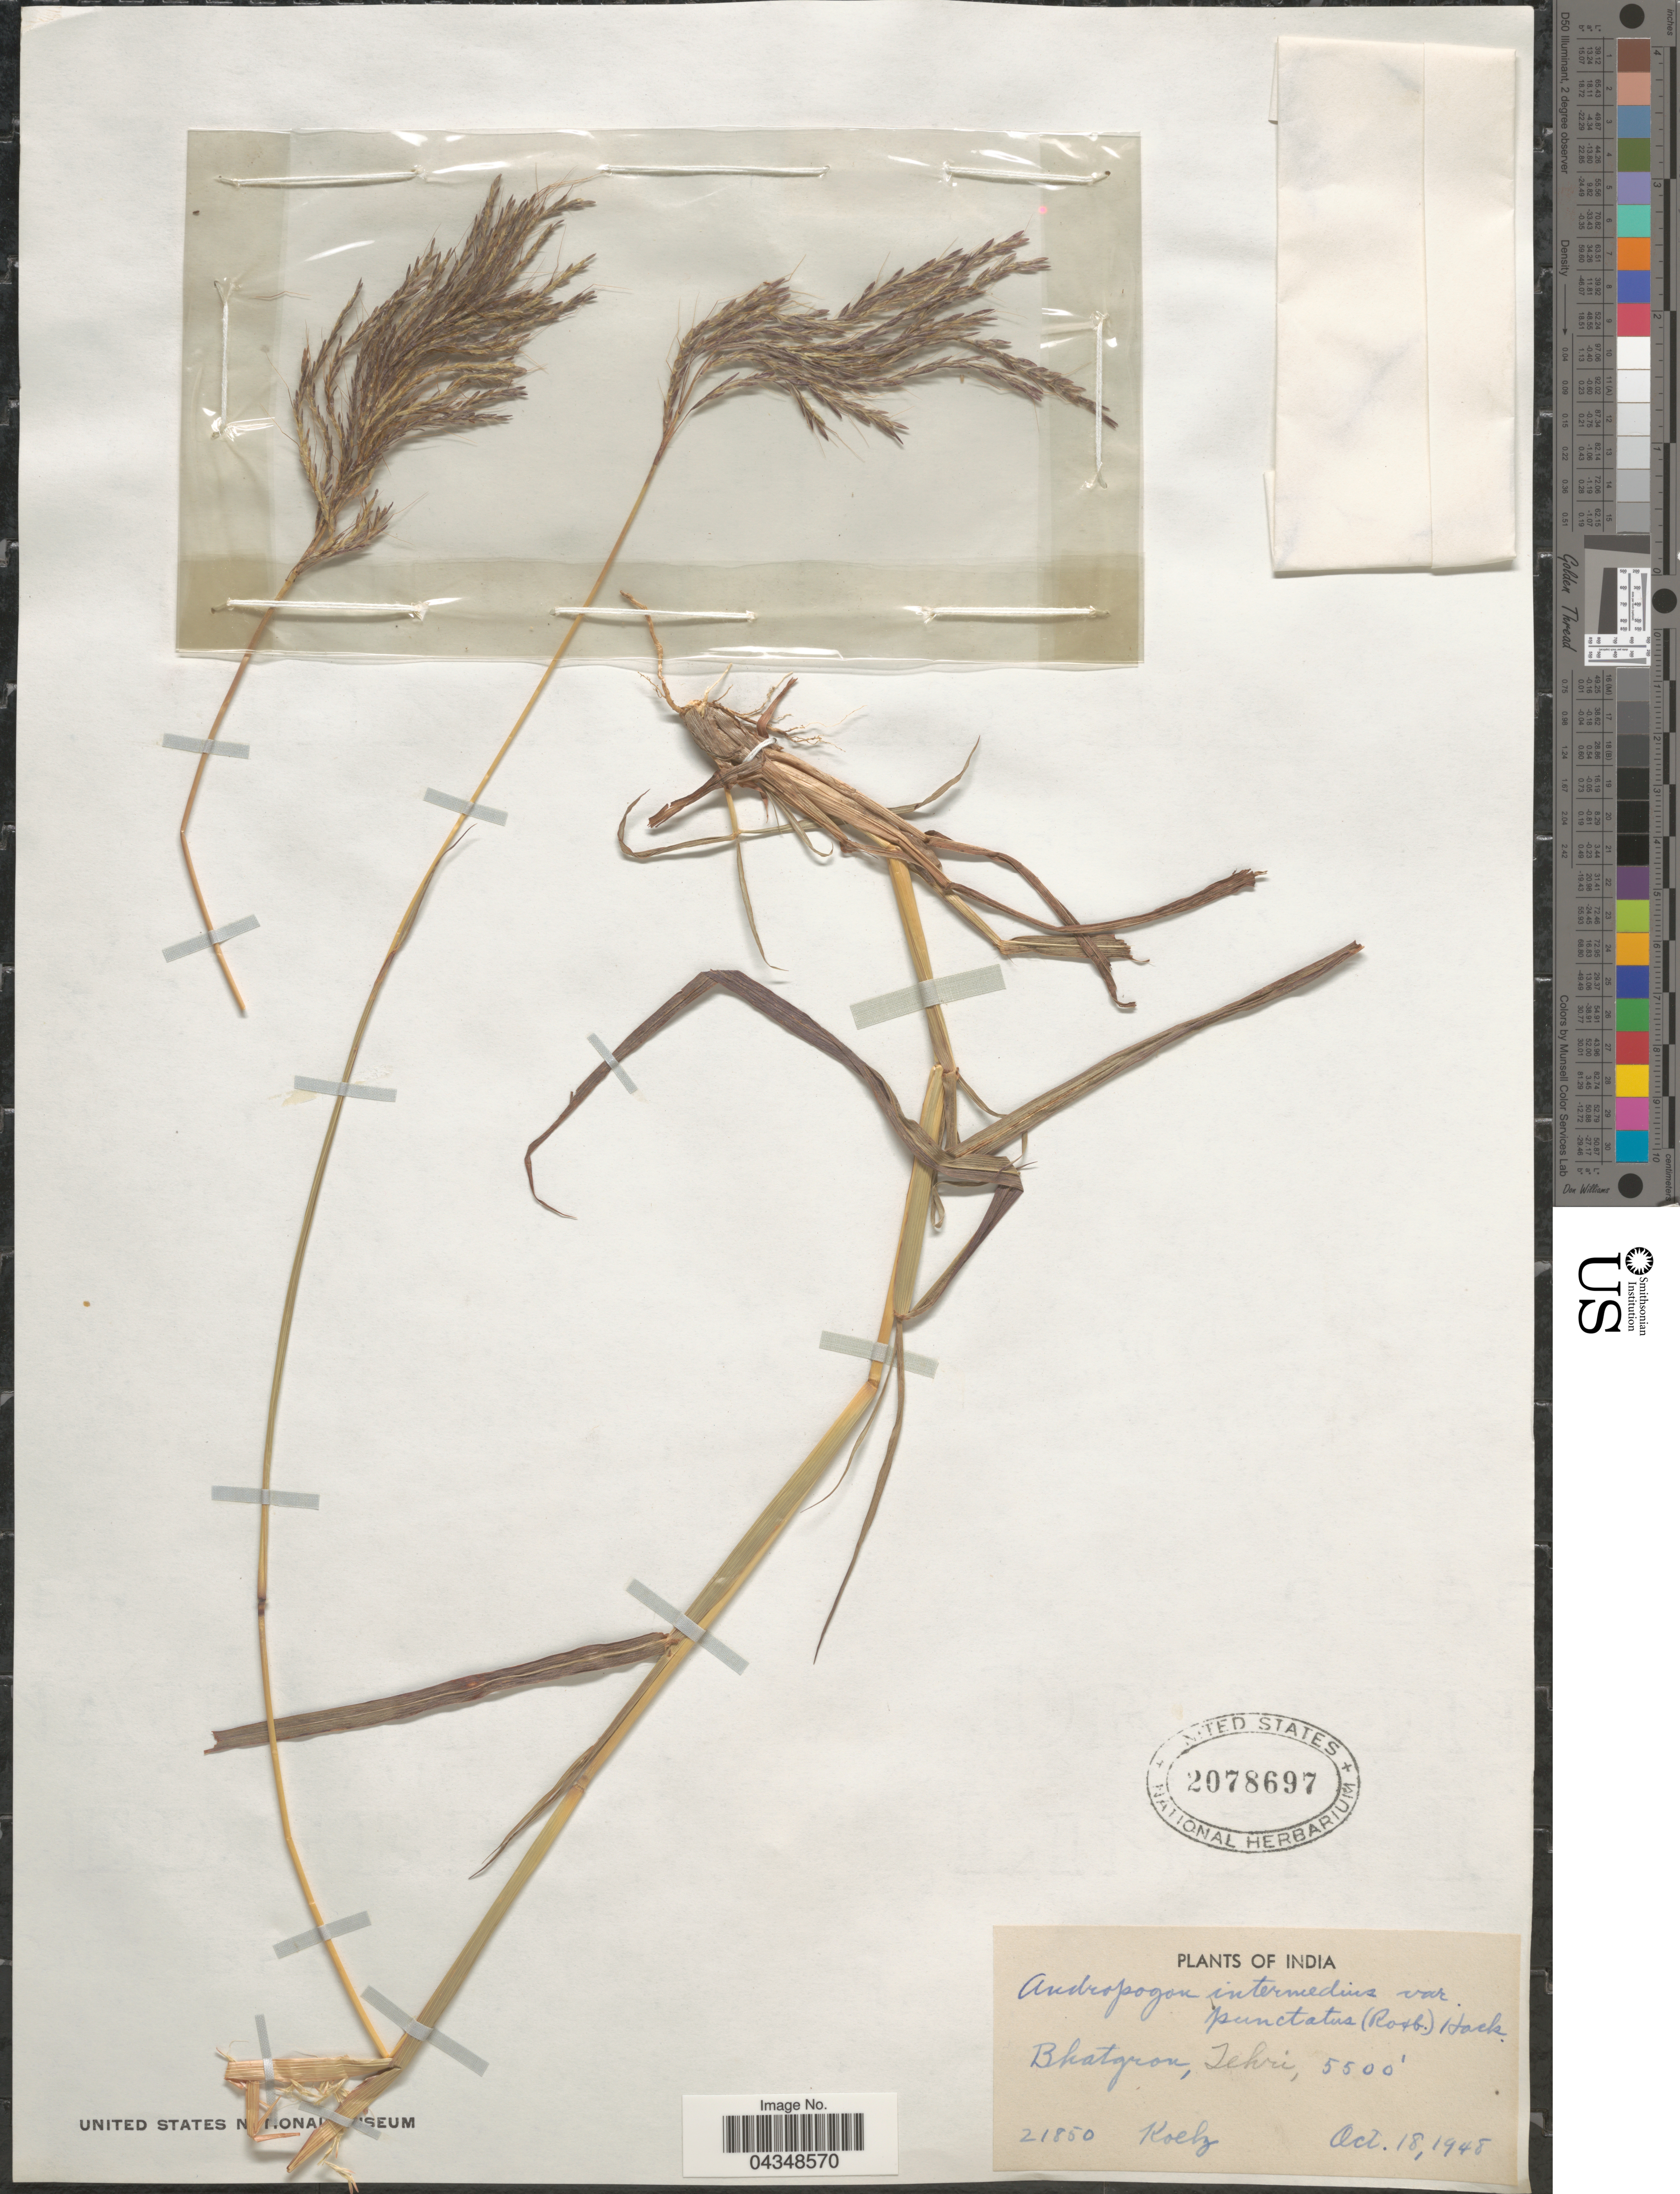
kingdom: Plantae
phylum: Tracheophyta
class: Liliopsida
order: Poales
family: Poaceae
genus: Bothriochloa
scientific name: Bothriochloa bladhii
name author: (Retz.) S.T. Blake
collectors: Koelz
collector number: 21850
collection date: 1948-10-18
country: India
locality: Bhatgron, Tehri.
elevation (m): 1676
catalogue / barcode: US 2078697